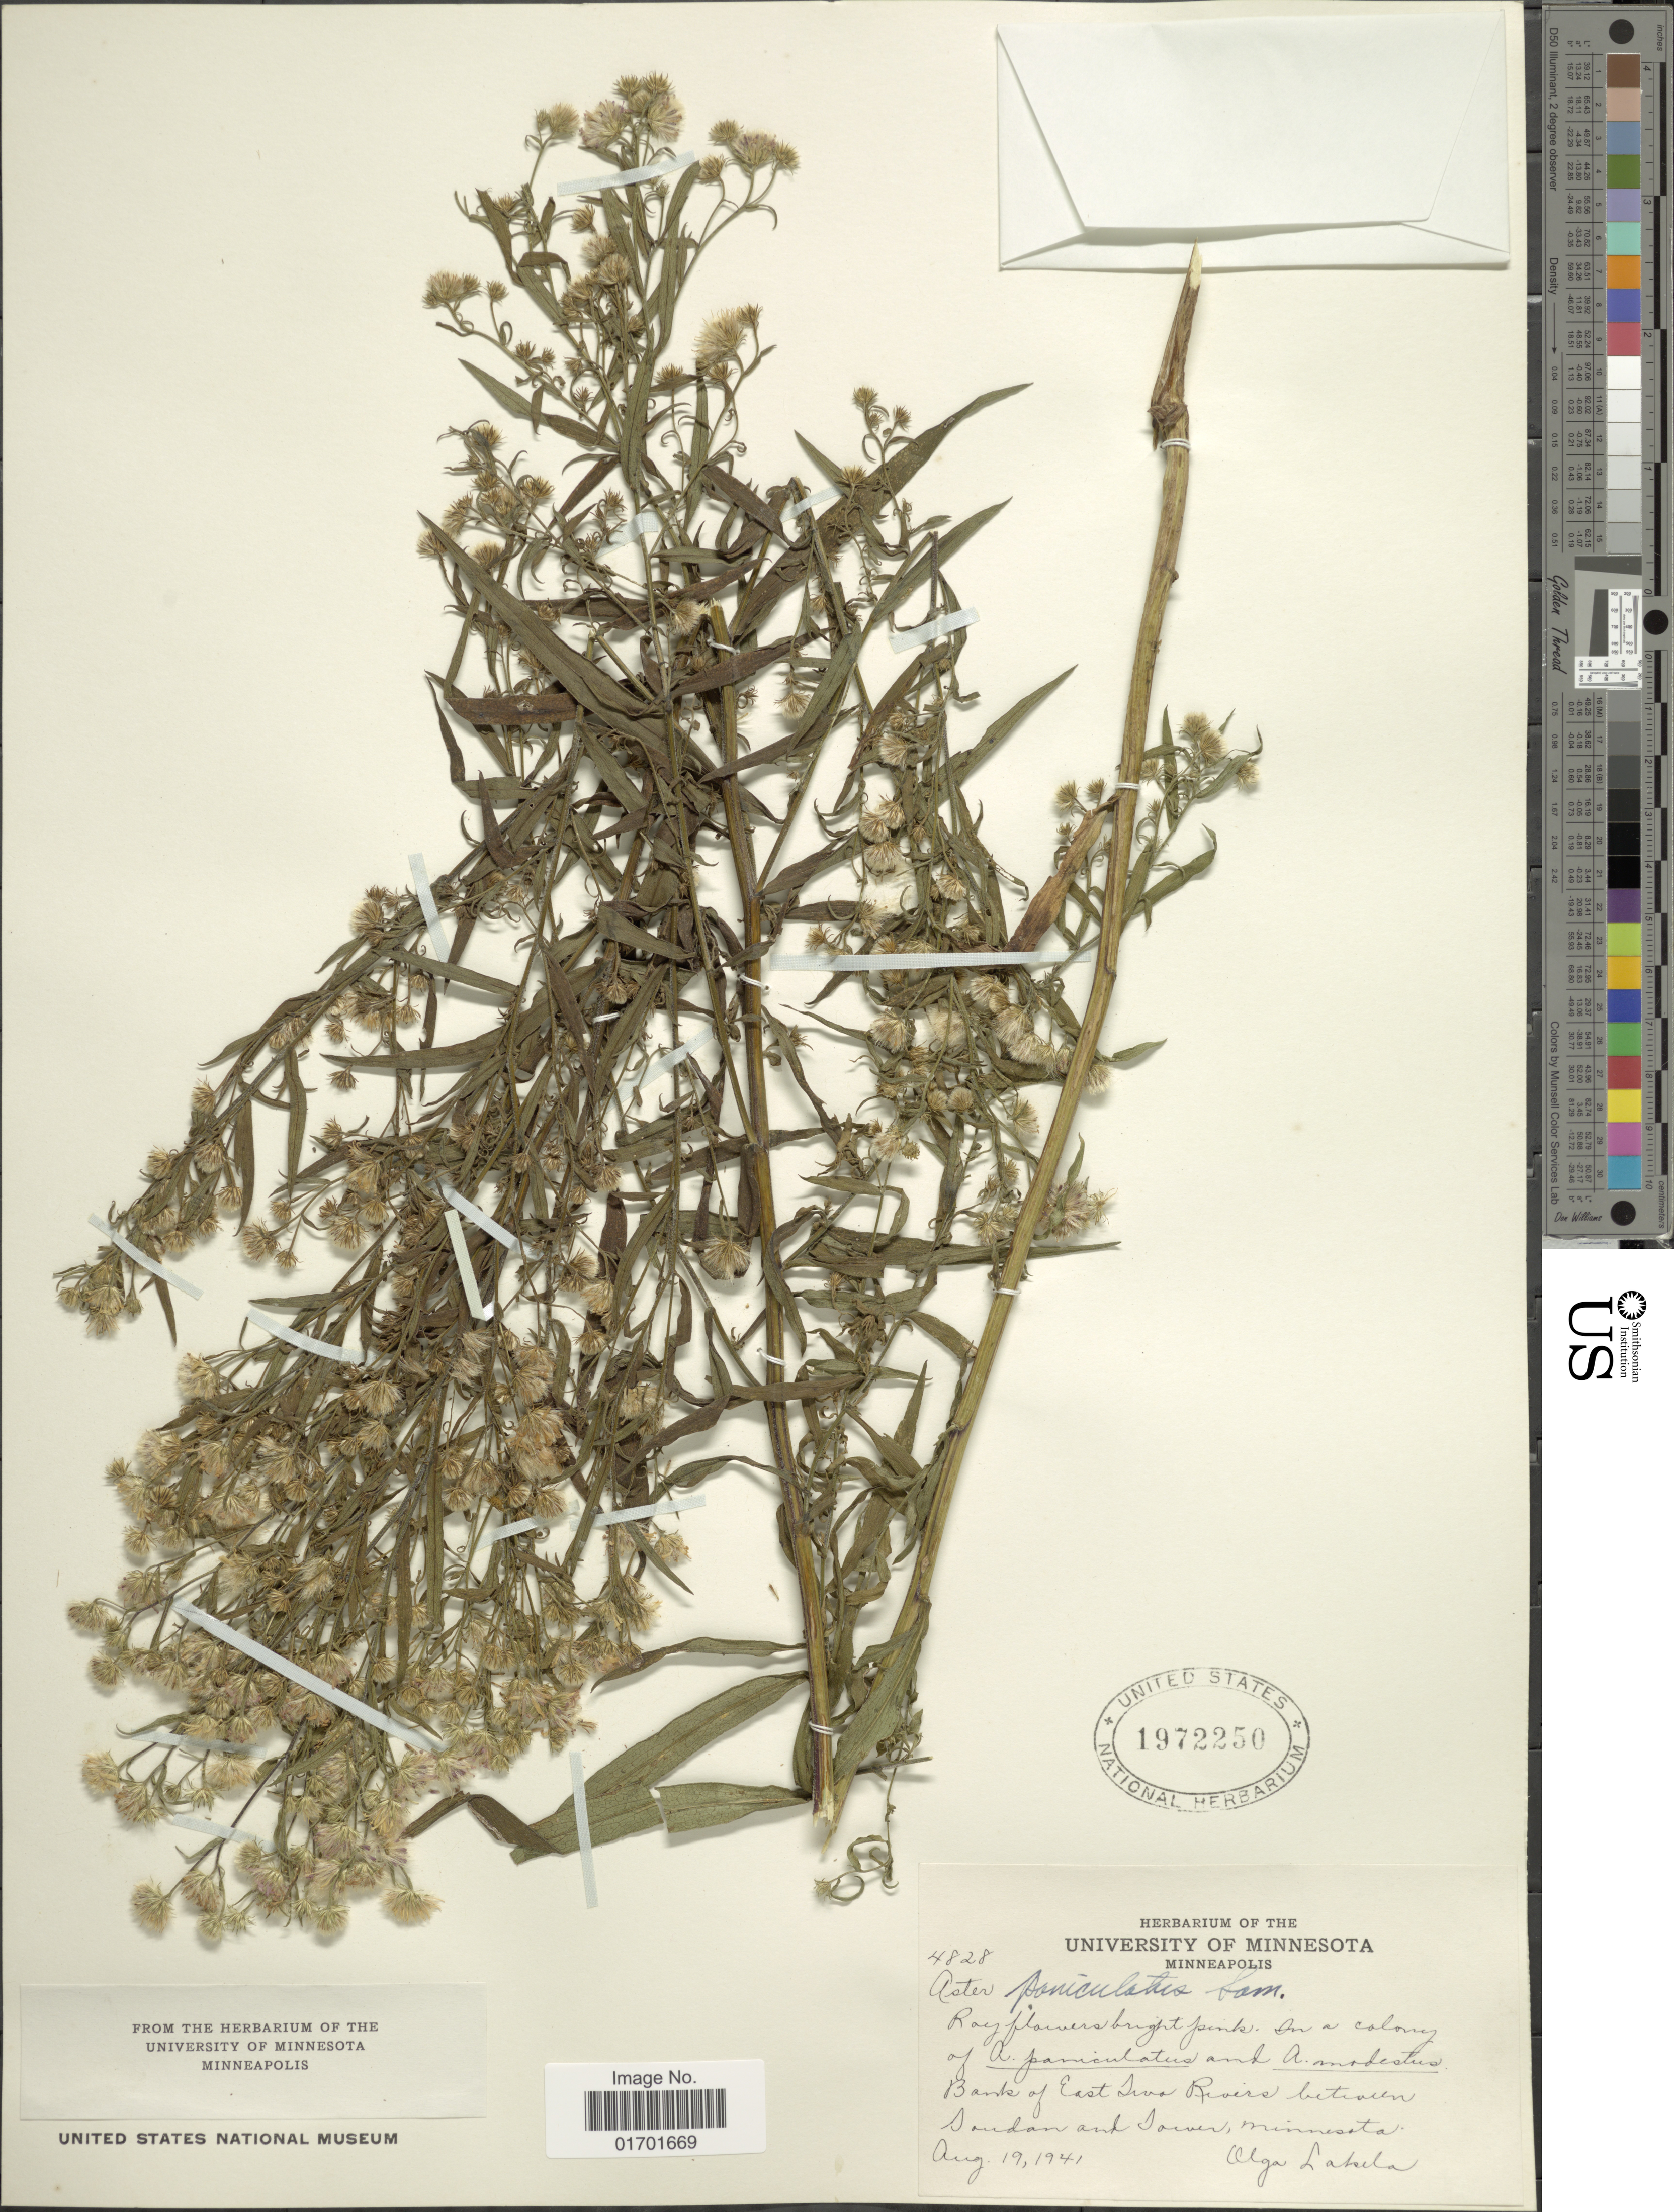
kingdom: Plantae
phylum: Tracheophyta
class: Magnoliopsida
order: Asterales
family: Asteraceae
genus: Symphyotrichum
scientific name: Symphyotrichum lanceolatum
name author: (Willd.) G.L. Nesom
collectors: O. K. Lakela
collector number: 4828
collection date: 1941-08-19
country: United States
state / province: Minnesota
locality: Banks of East Two Rivers between Soudan and Tower.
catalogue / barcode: US 1972250